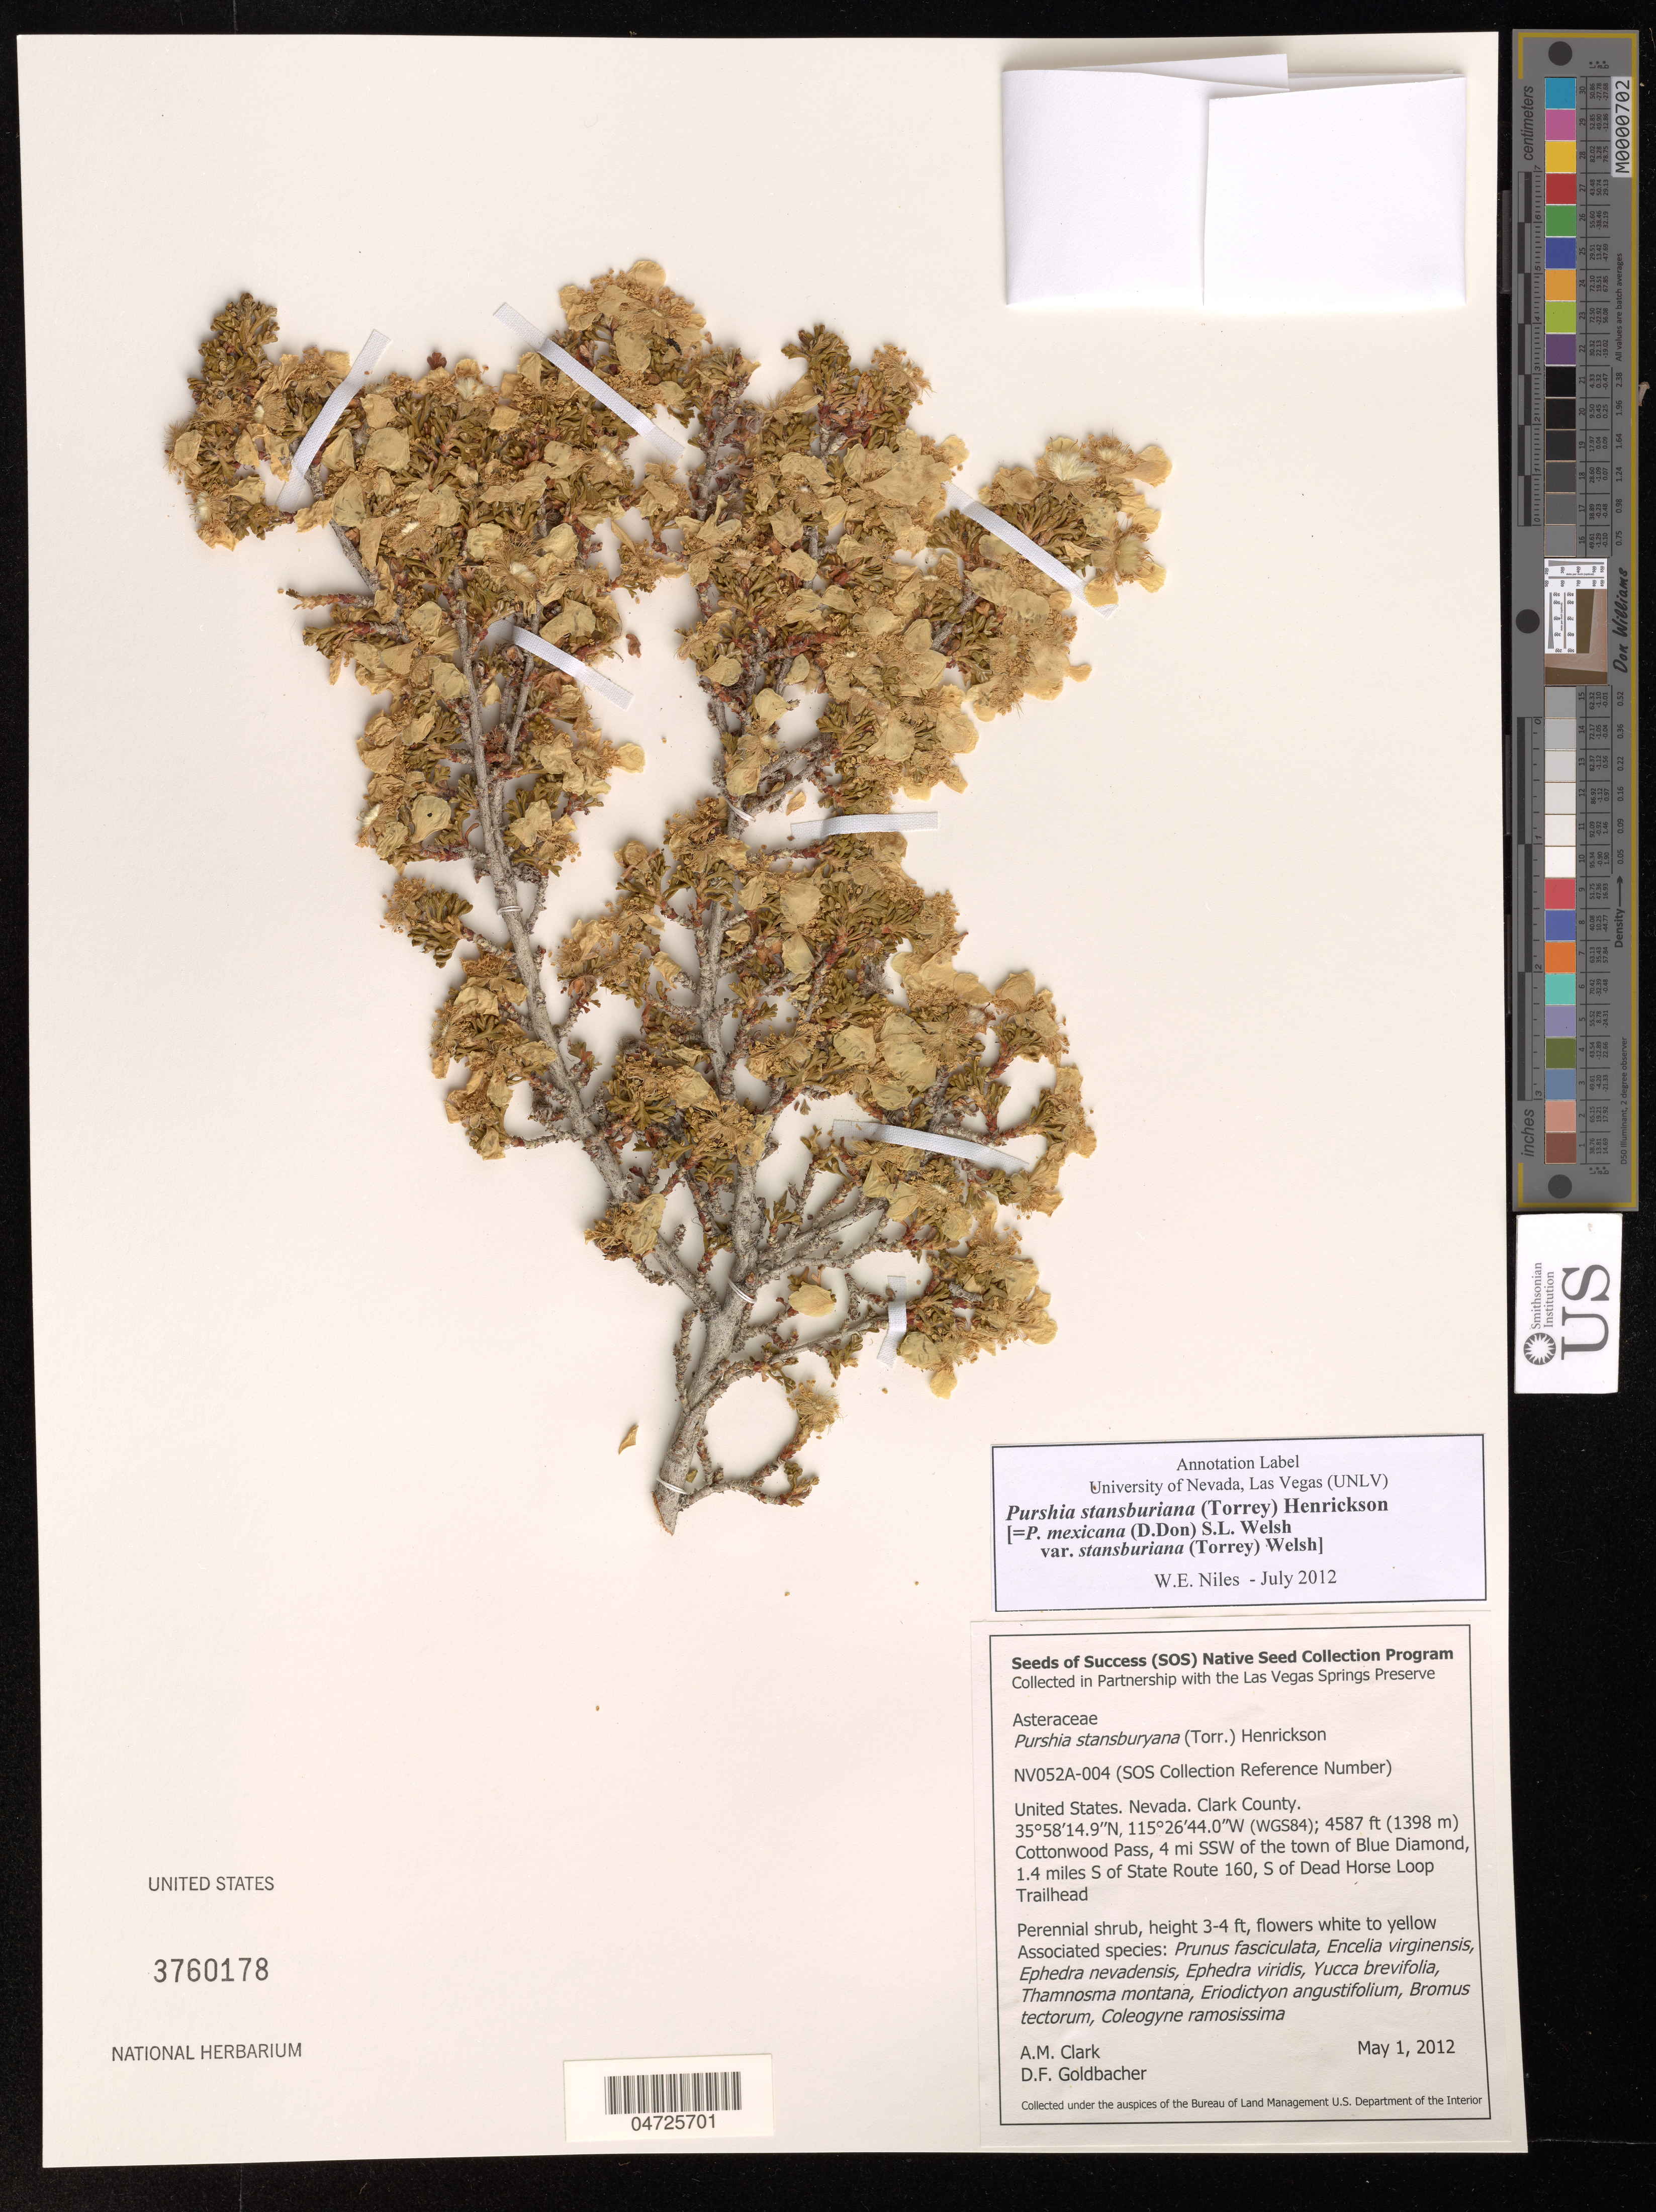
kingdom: Plantae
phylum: Tracheophyta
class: Magnoliopsida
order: Rosales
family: Rosaceae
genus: Purshia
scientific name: Purshia stansburyana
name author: (Torr.) Henrickson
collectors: A. Clark & D. Goldbacher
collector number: NV052A-004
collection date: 2012-05-01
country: United States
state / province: Nevada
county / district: Clark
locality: Clark County. (WGS84). Cottonwood Pass, 4 mi SSW of the town of Blue Diamond, 1.4 miles S of State Route 160, S of Dead Horse Loop Trailhead.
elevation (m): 1398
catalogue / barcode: US 3760178